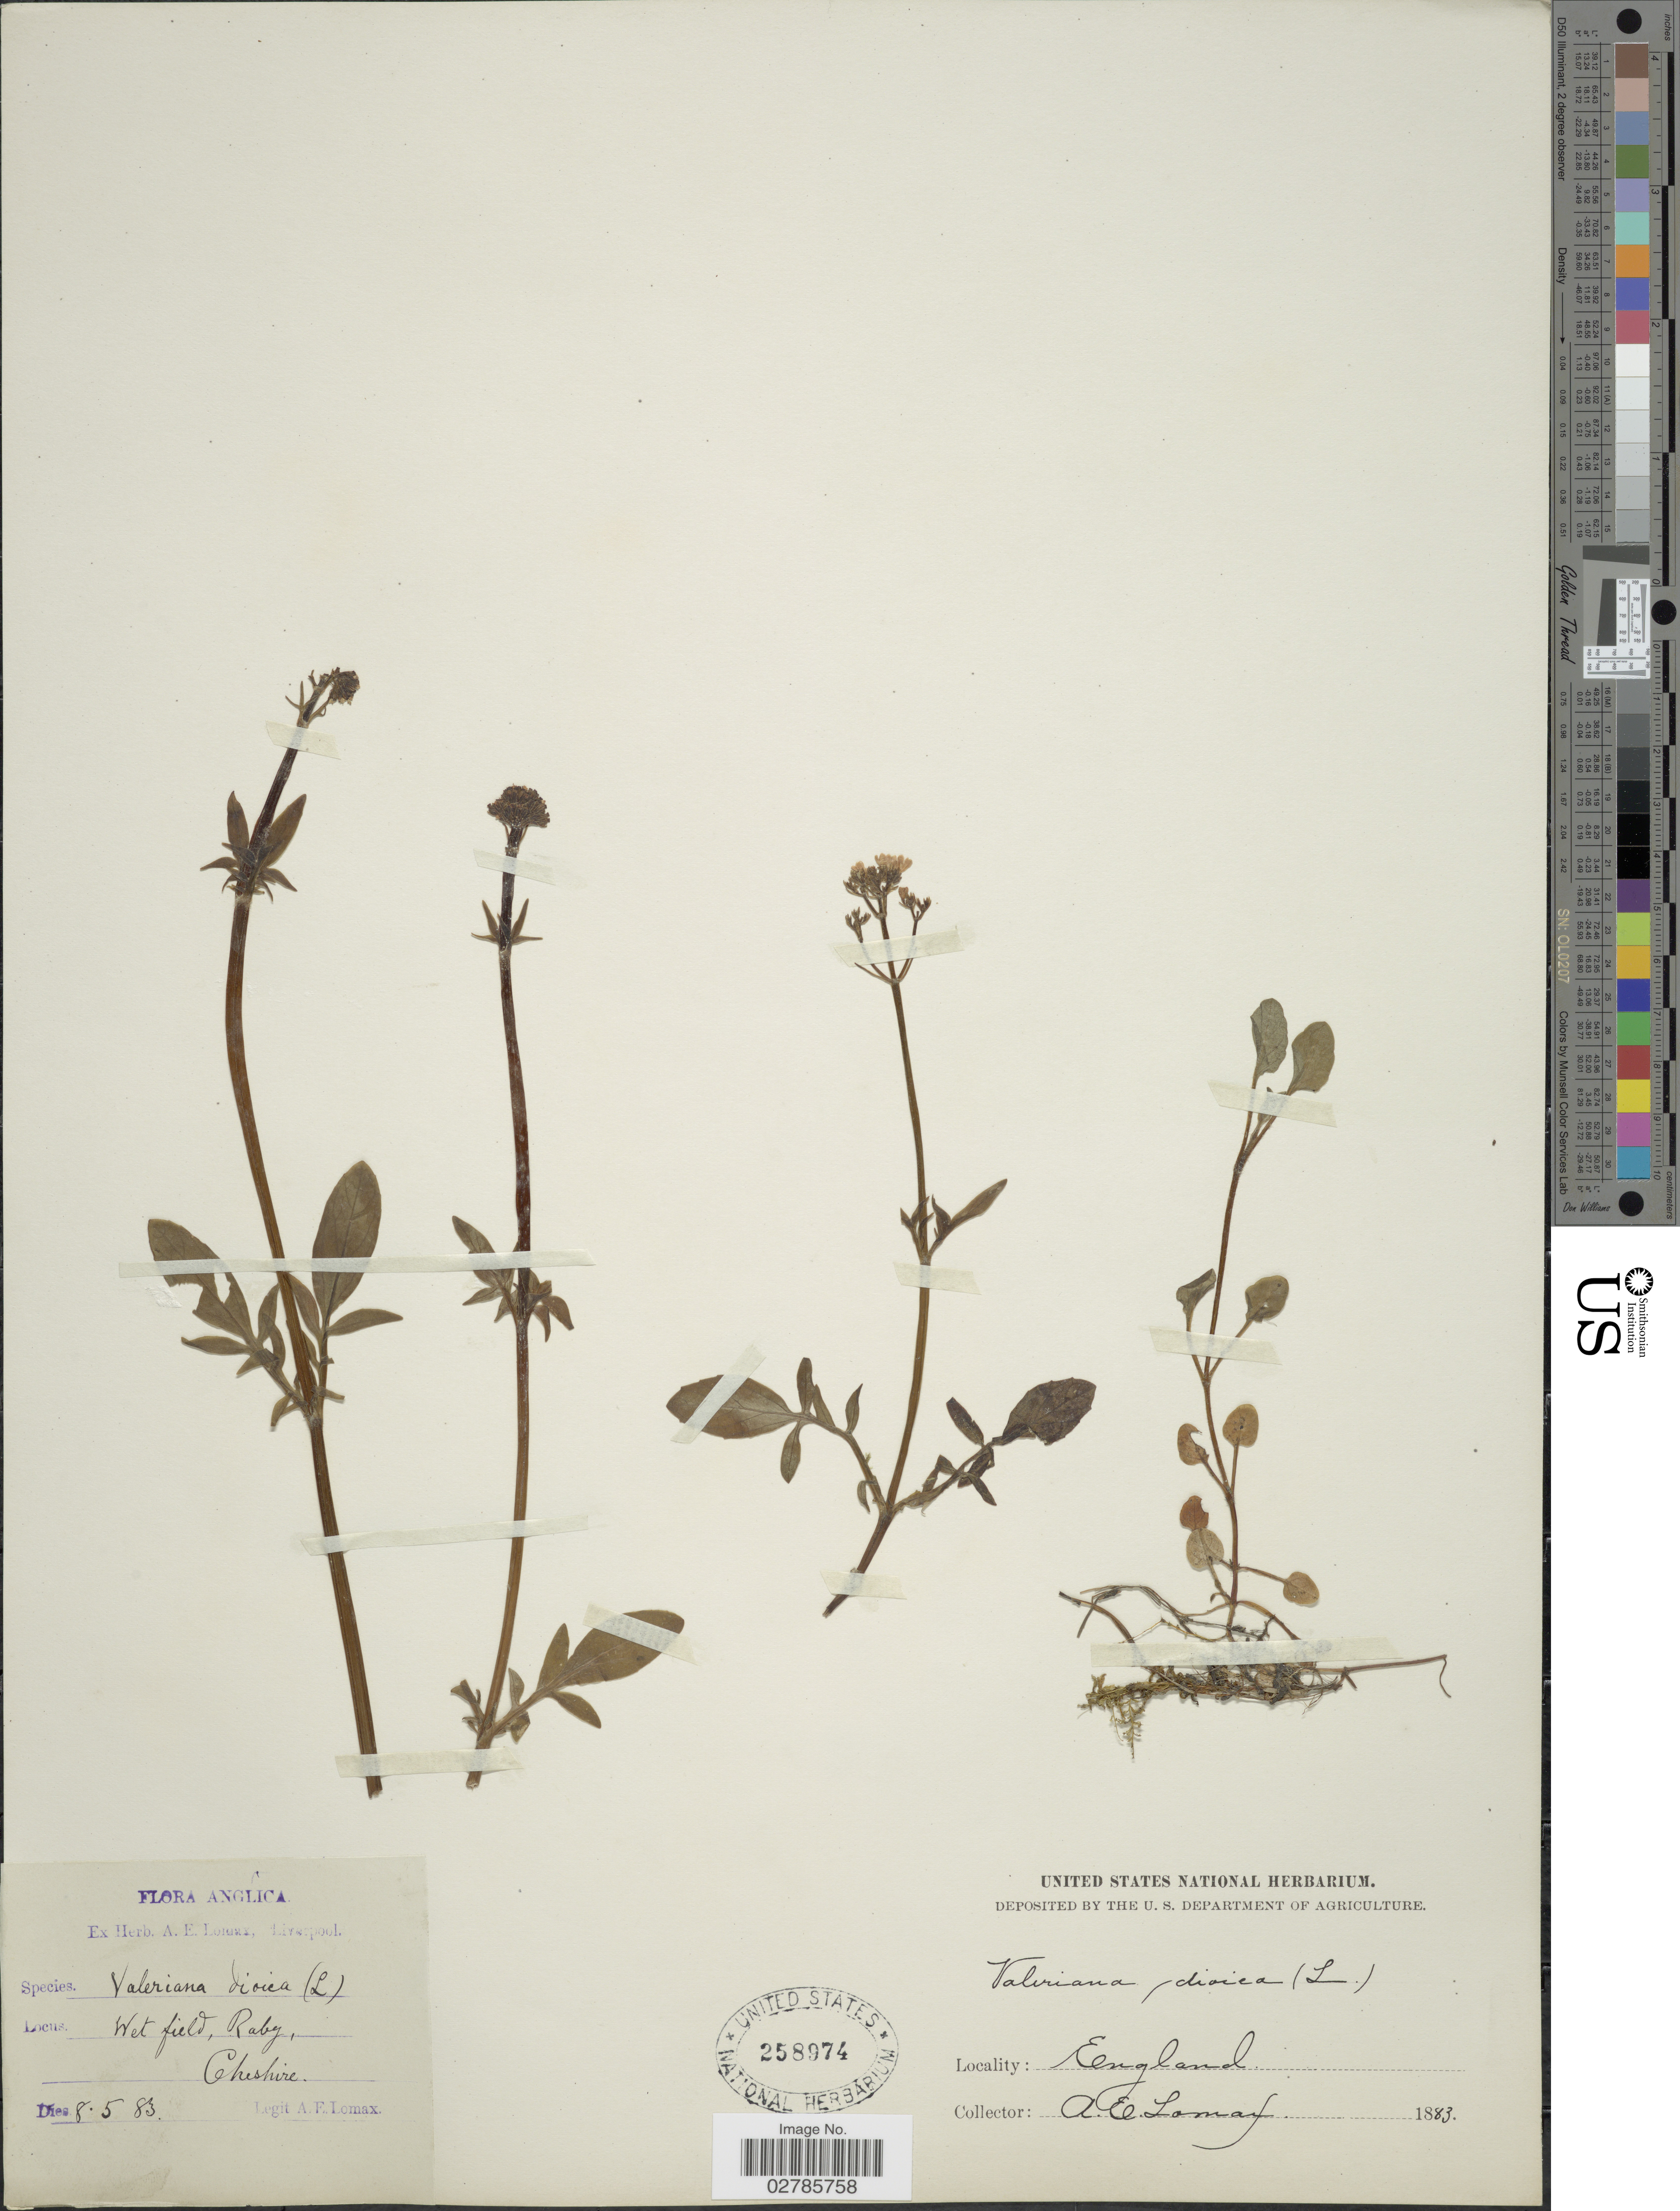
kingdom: Plantae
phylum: Tracheophyta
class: Magnoliopsida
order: Dipsacales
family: Caprifoliaceae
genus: Valeriana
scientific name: Valeriana dioica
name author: L.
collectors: A. Lomax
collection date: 1883-05-08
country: United Kingdom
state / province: England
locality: Wet field, Raby, Cheshire.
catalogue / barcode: US 258974